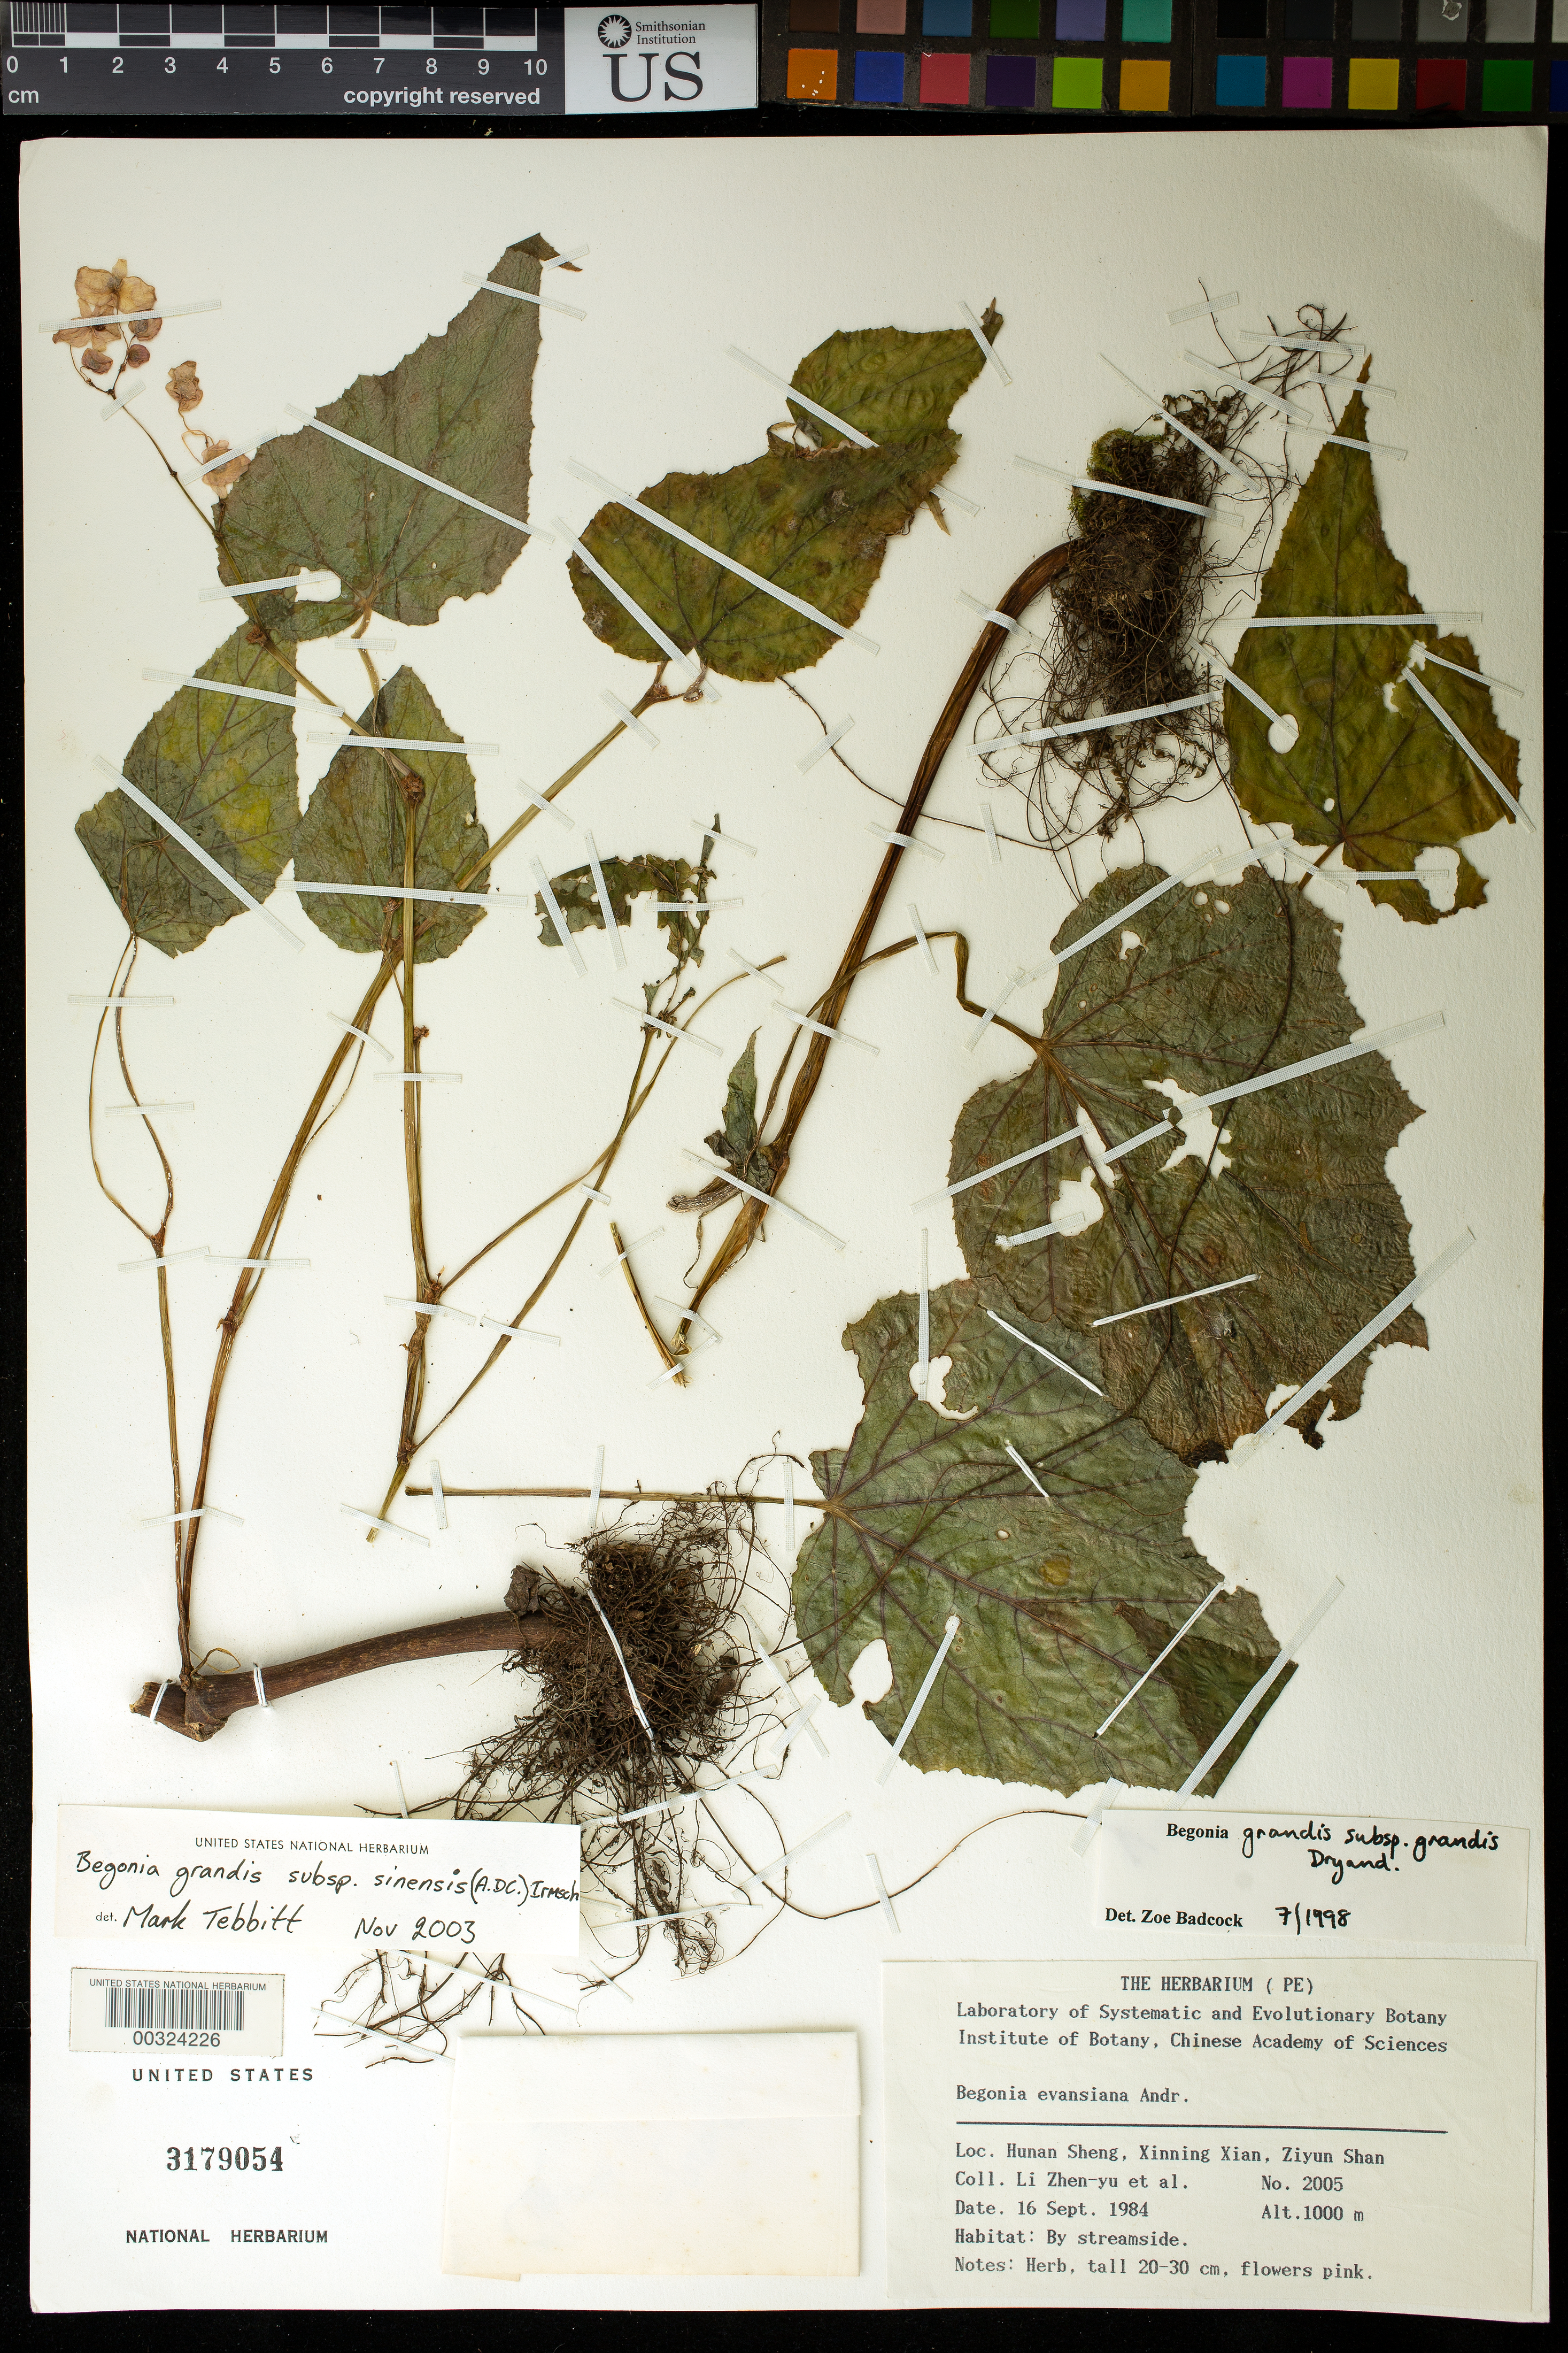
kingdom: Plantae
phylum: Tracheophyta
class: Magnoliopsida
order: Cucurbitales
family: Begoniaceae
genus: Begonia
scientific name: Begonia grandis subsp. sinensis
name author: (A. DC.) Irmsch.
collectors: L. Zhen-yu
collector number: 20056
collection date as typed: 16 Sep 1984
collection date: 1984-09-16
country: China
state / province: Hunan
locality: Xinning xian, ziyun shan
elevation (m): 1000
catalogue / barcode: US 3179054